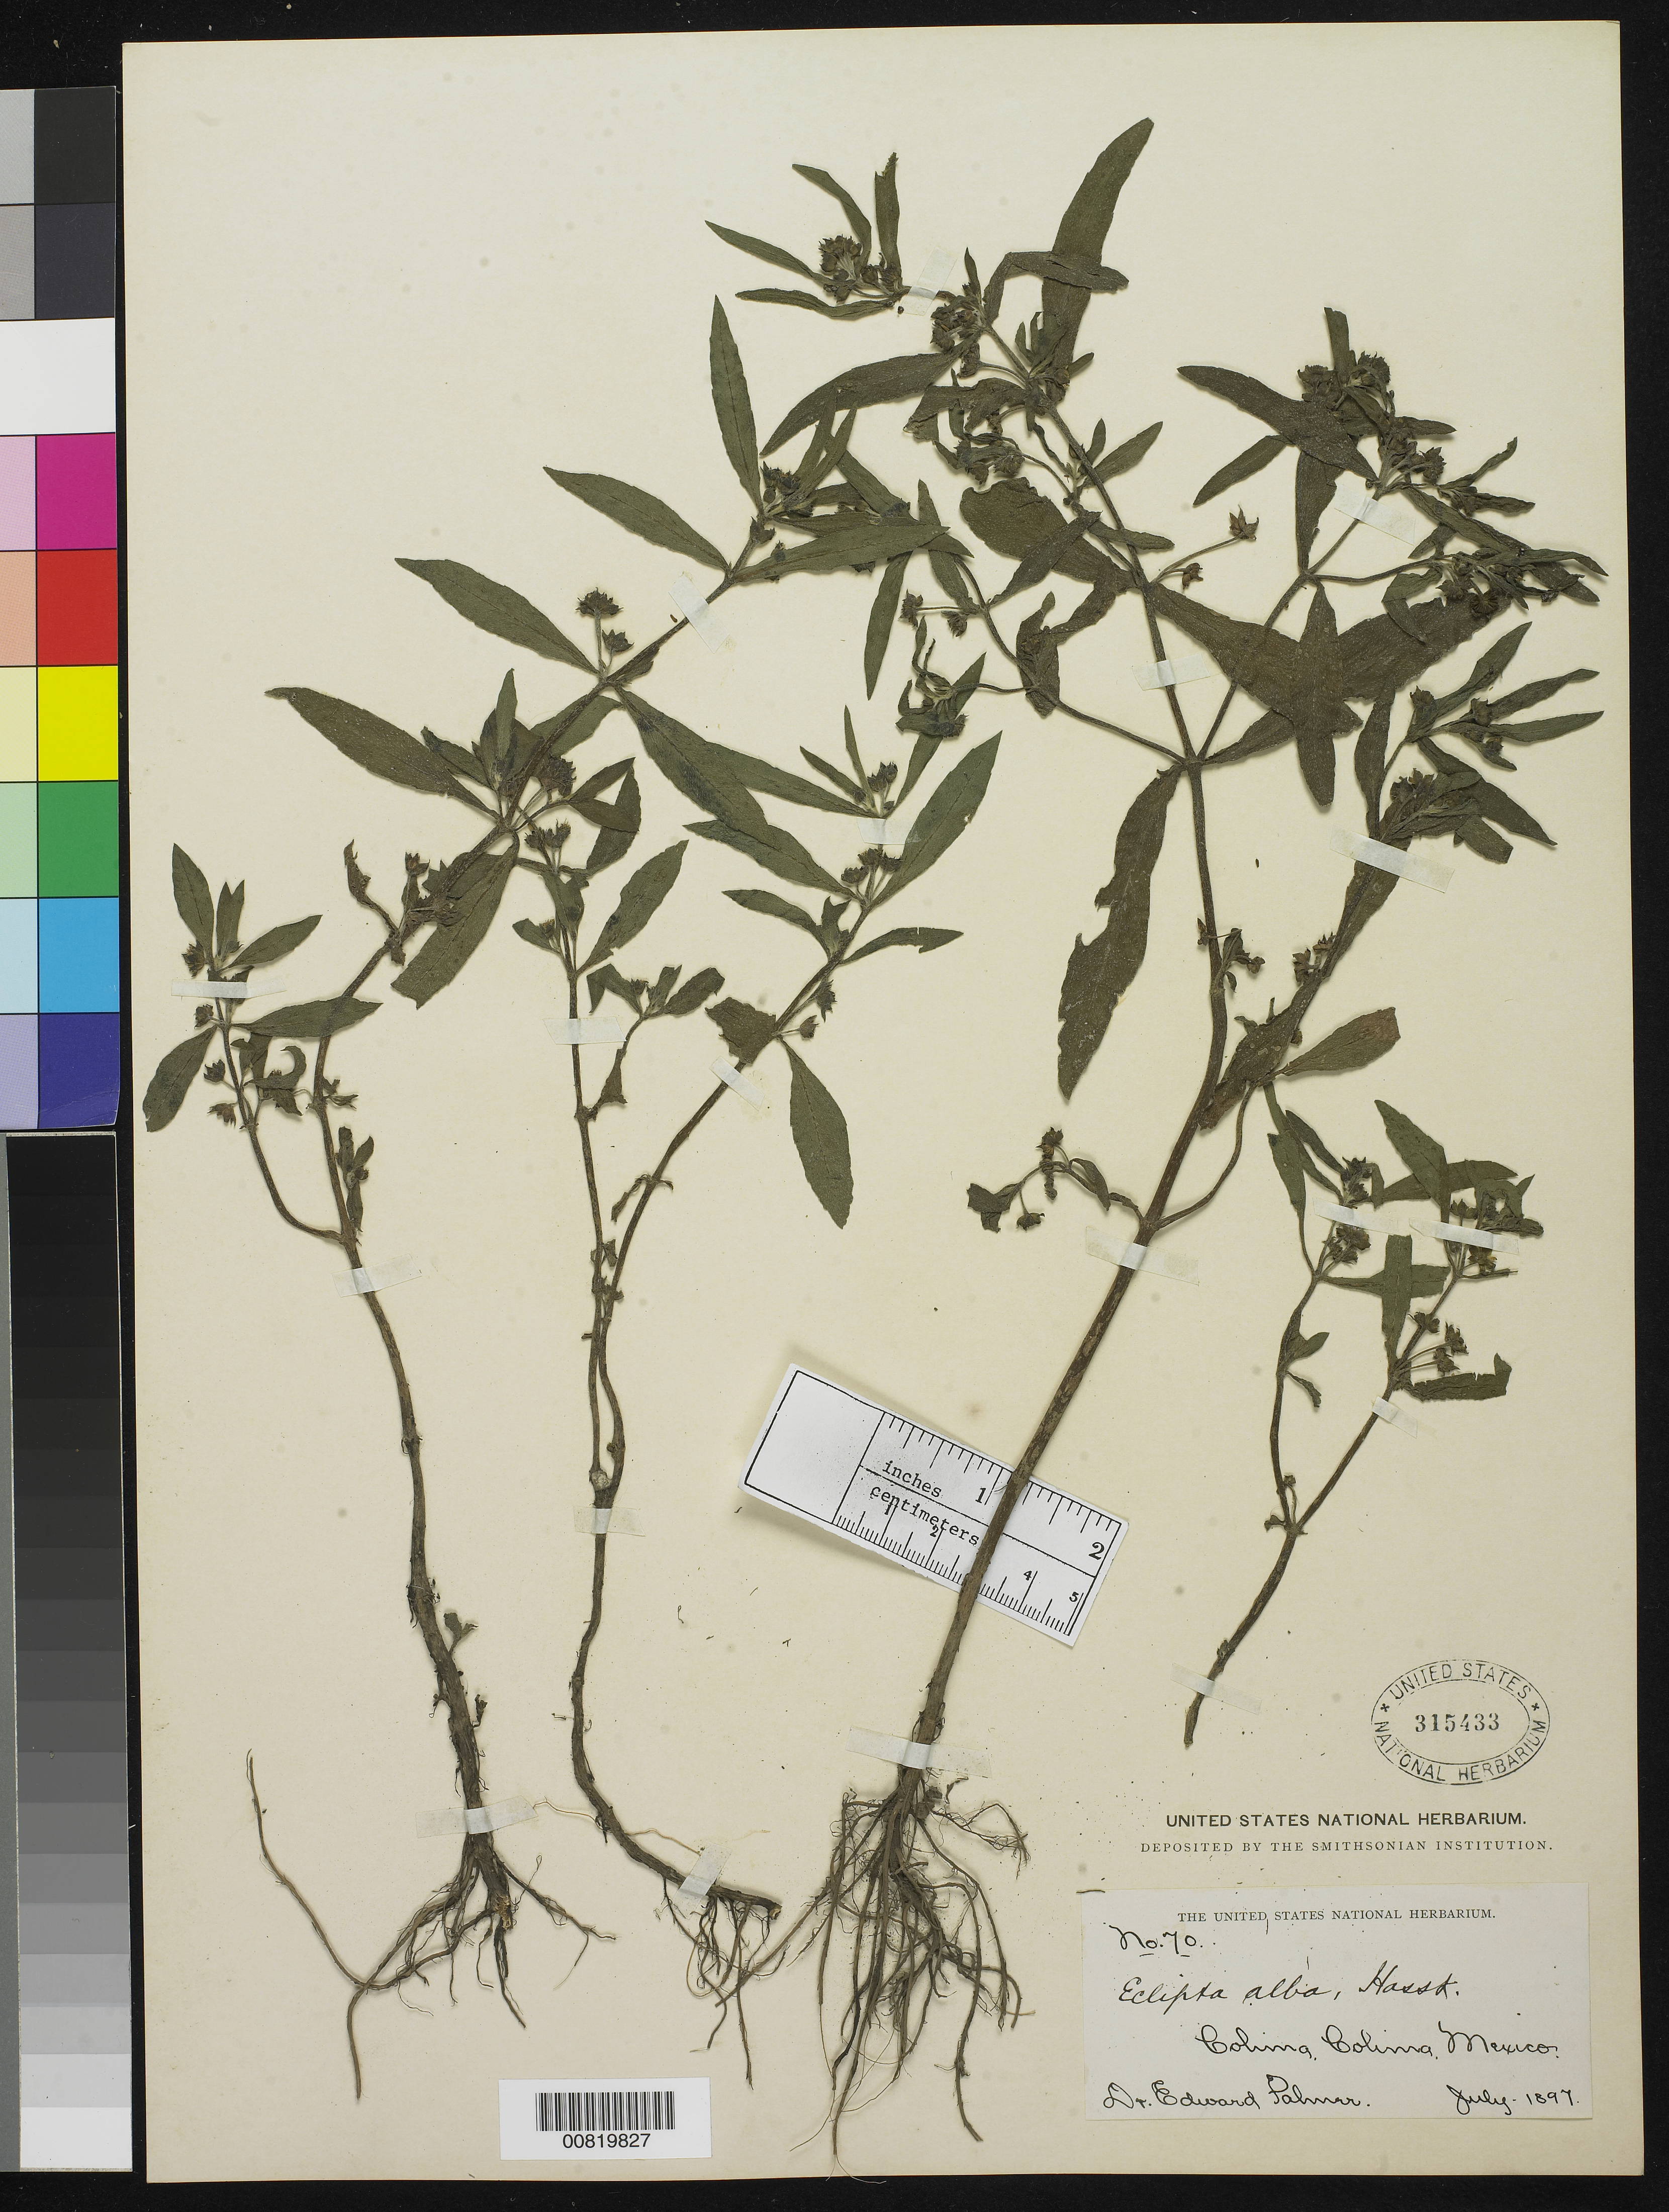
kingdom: Plantae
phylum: Tracheophyta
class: Magnoliopsida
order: Asterales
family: Asteraceae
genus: Eclipta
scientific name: Eclipta alba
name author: (L.) Hassk.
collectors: E. Palmer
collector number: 70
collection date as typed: Jul 1897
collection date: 1897-07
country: Mexico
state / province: Colima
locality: Colima, Colima.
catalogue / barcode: US 315433